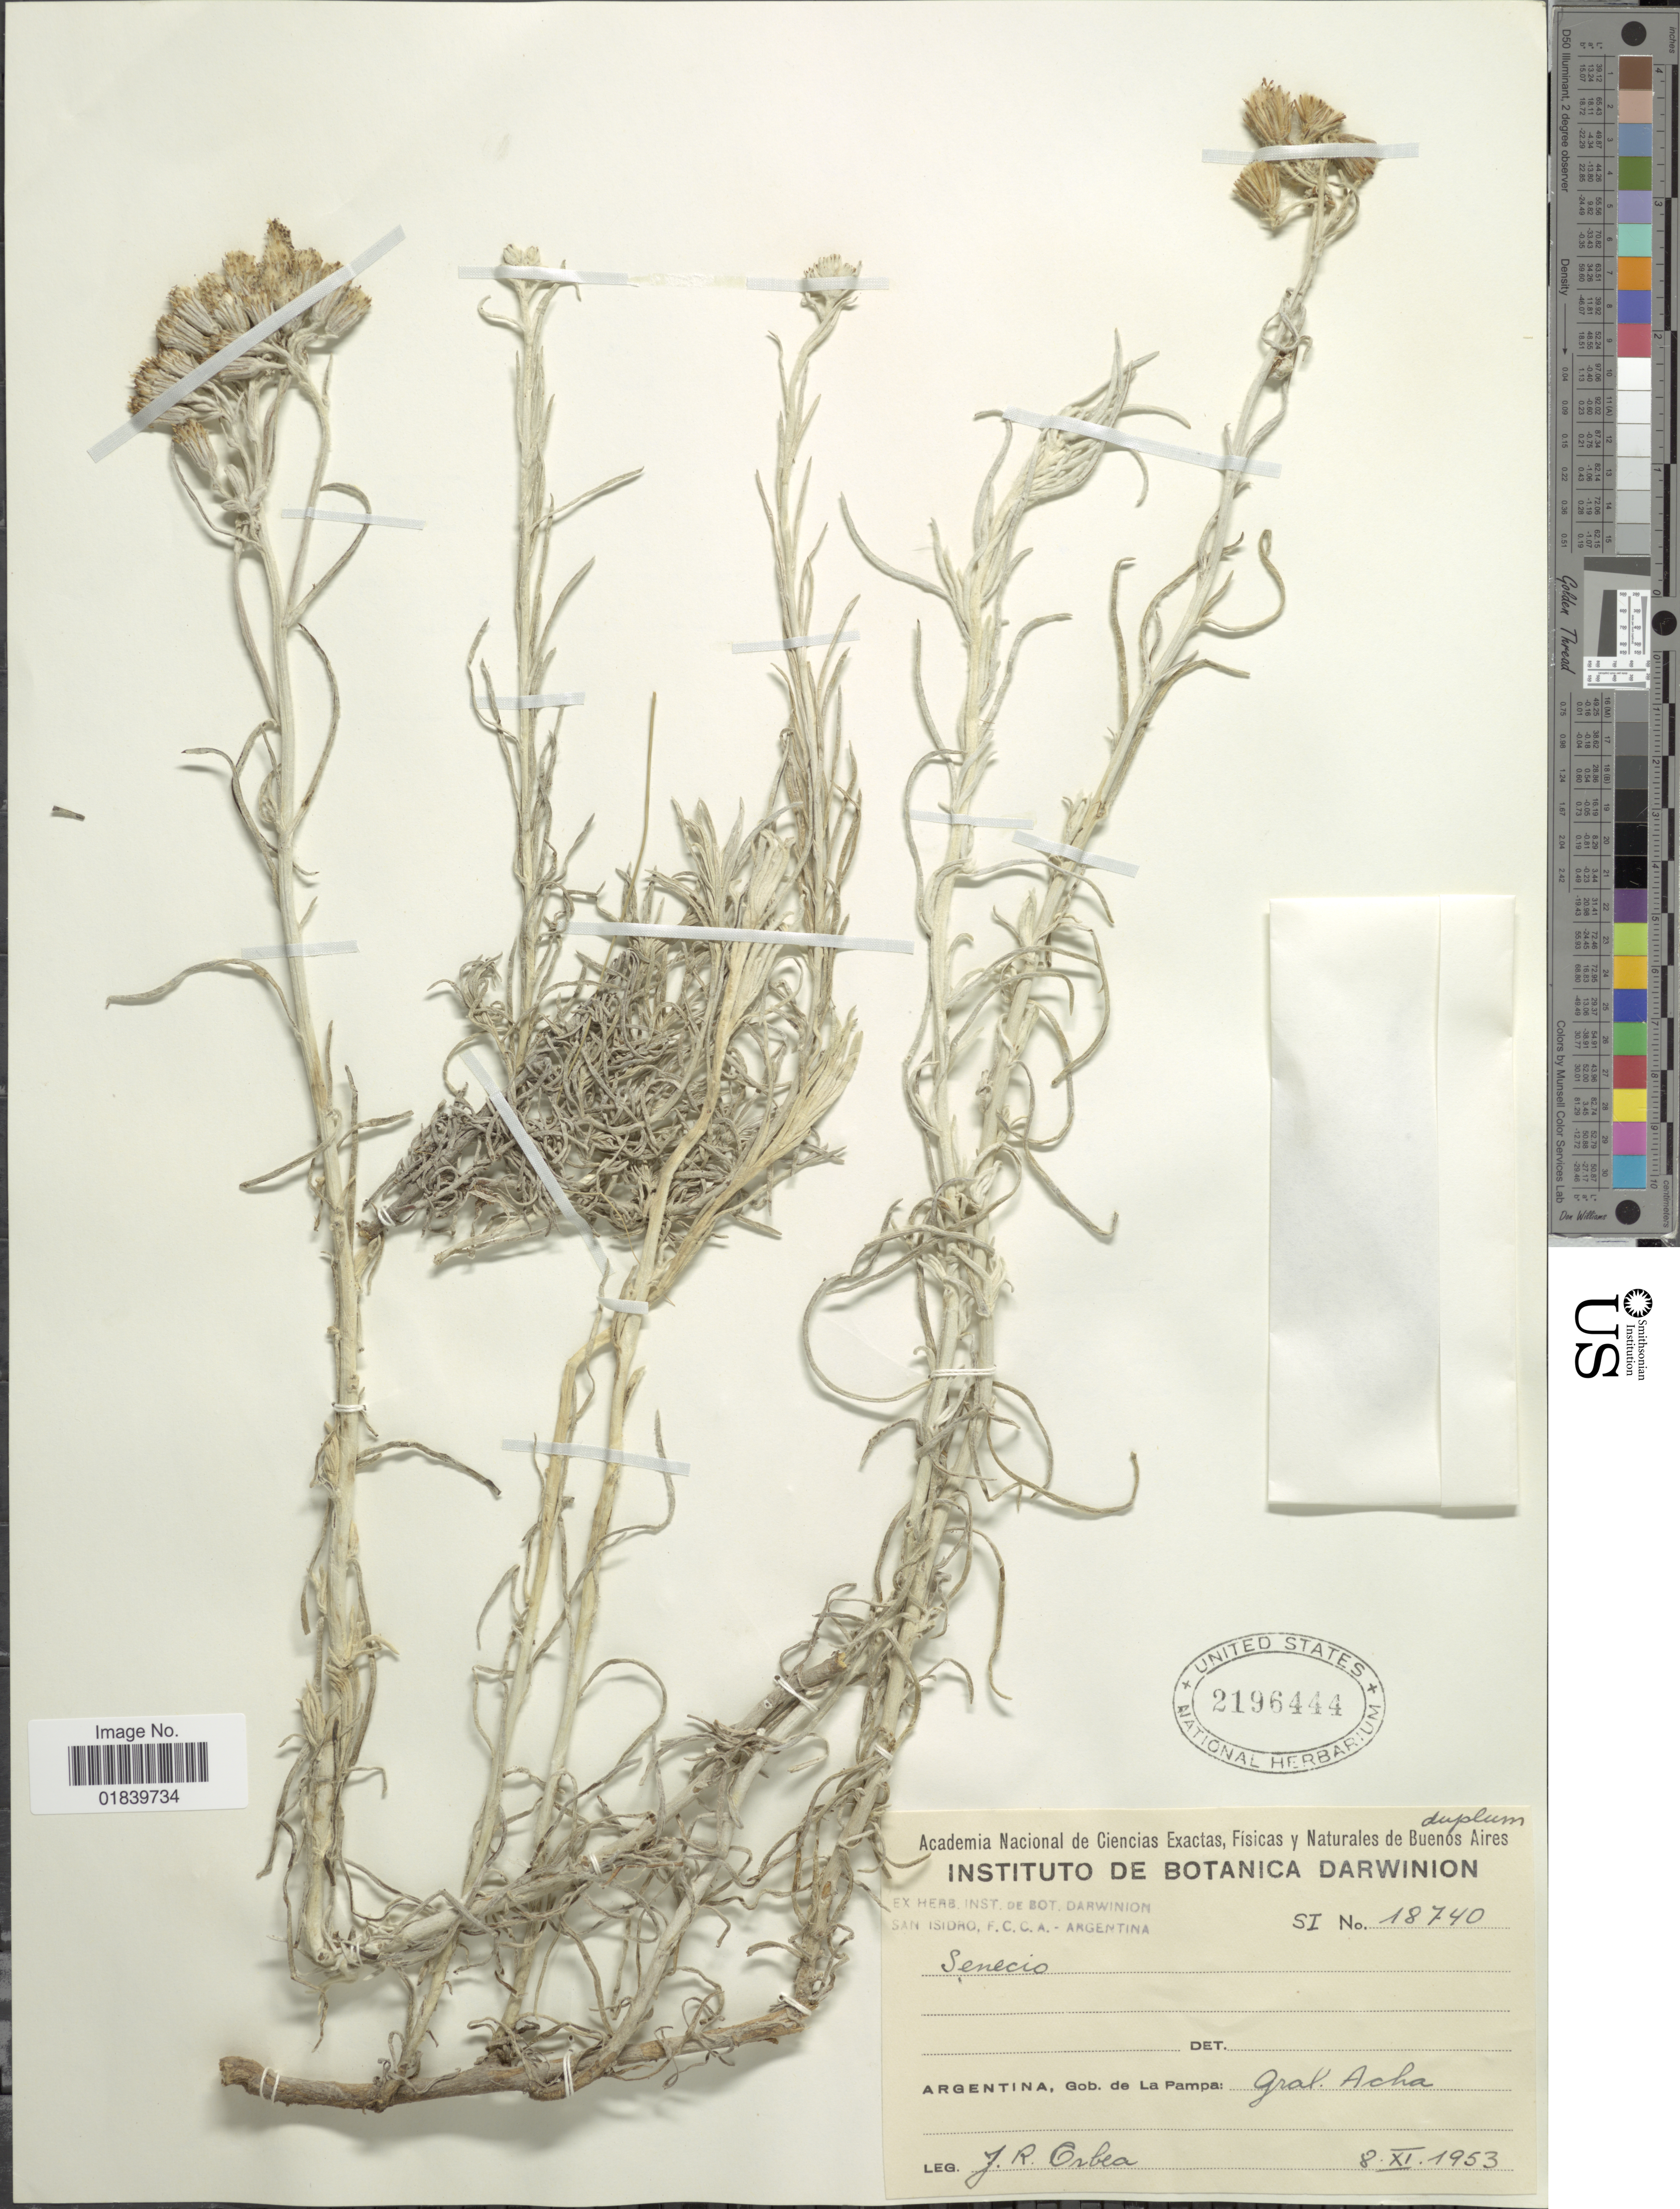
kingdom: Plantae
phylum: Tracheophyta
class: Magnoliopsida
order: Asterales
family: Asteraceae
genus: Senecio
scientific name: Senecio sp.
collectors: J. Orbea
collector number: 18740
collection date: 1953-11-08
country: Argentina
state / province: La Pampa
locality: Argentina, Gob. de La Pampa: Gral. Acha.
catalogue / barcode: US 2196444